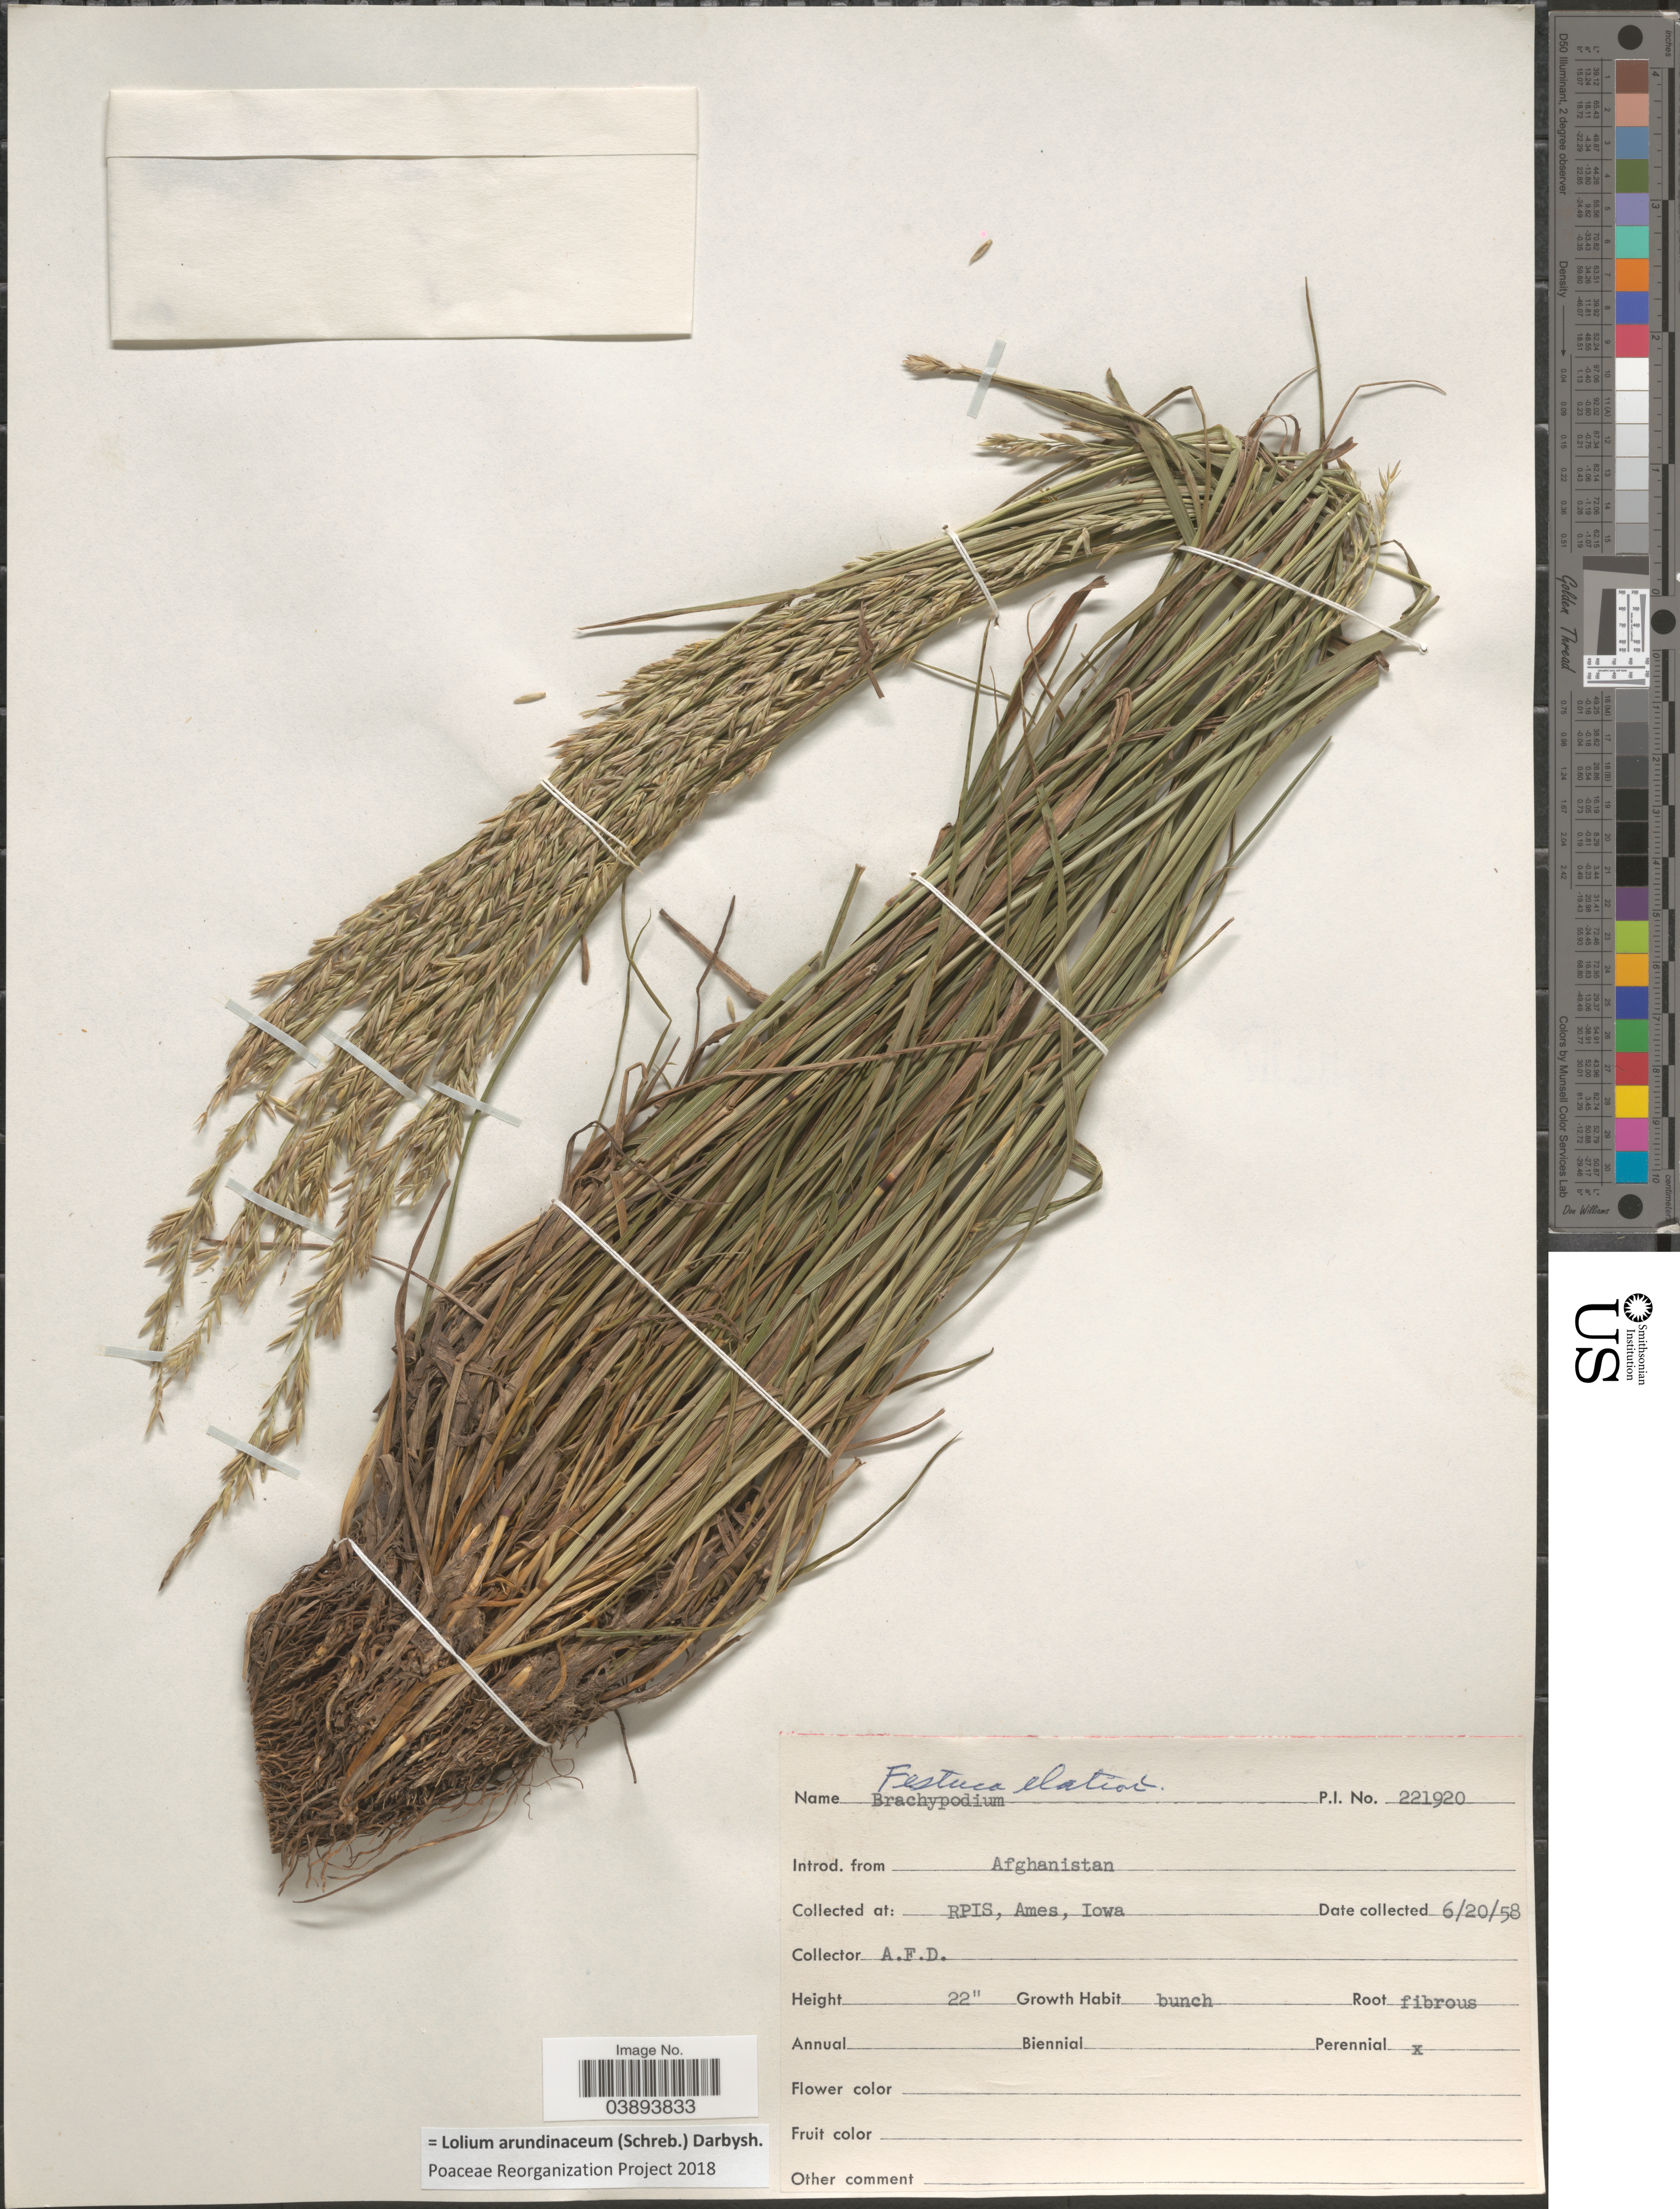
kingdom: Plantae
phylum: Tracheophyta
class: Liliopsida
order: Poales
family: Poaceae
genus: Lolium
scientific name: Lolium arundinaceum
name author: (Schreb.) Darbysh.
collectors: A. D.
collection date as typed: Transcribed d/m/y: 20/6/58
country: United States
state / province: Iowa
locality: RPIS, Ames.